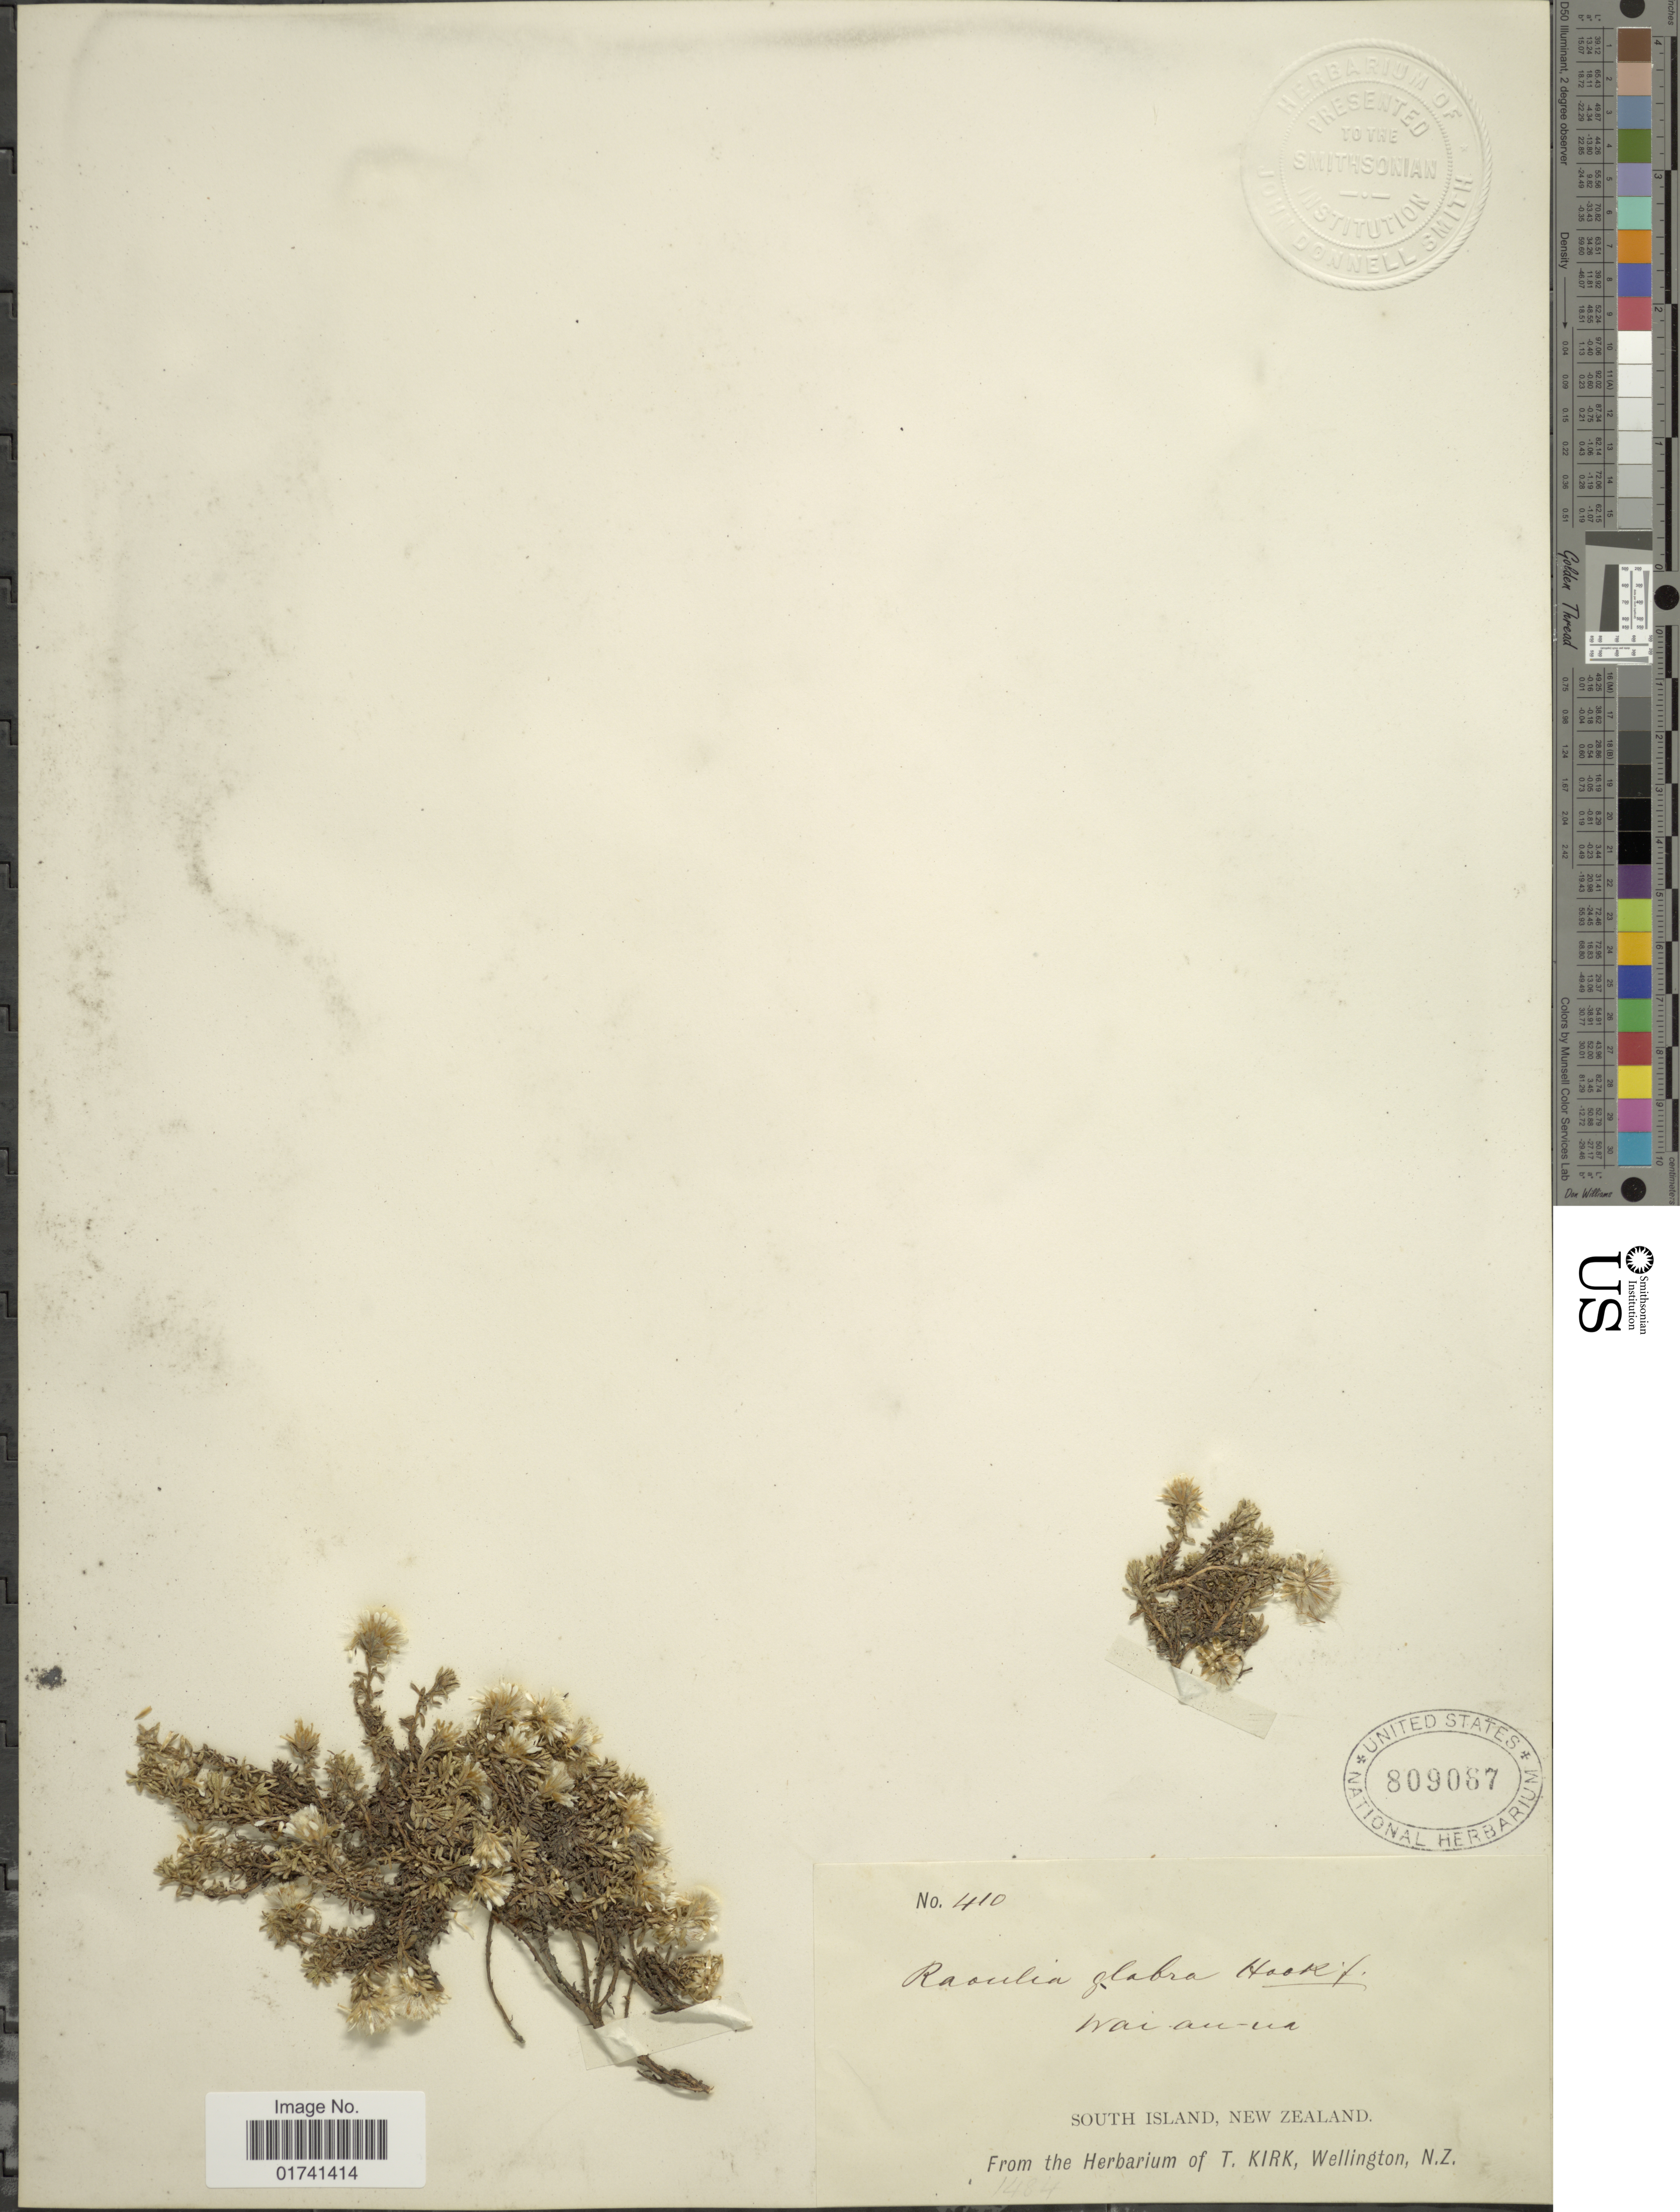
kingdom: Plantae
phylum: Tracheophyta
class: Magnoliopsida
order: Asterales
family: Asteraceae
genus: Raoulia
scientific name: Raoulia glabra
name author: Hook. f.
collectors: ex Herb. T. Kirk, Wellington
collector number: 410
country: New Zealand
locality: Wai-an-na, South Island.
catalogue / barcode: US 809067